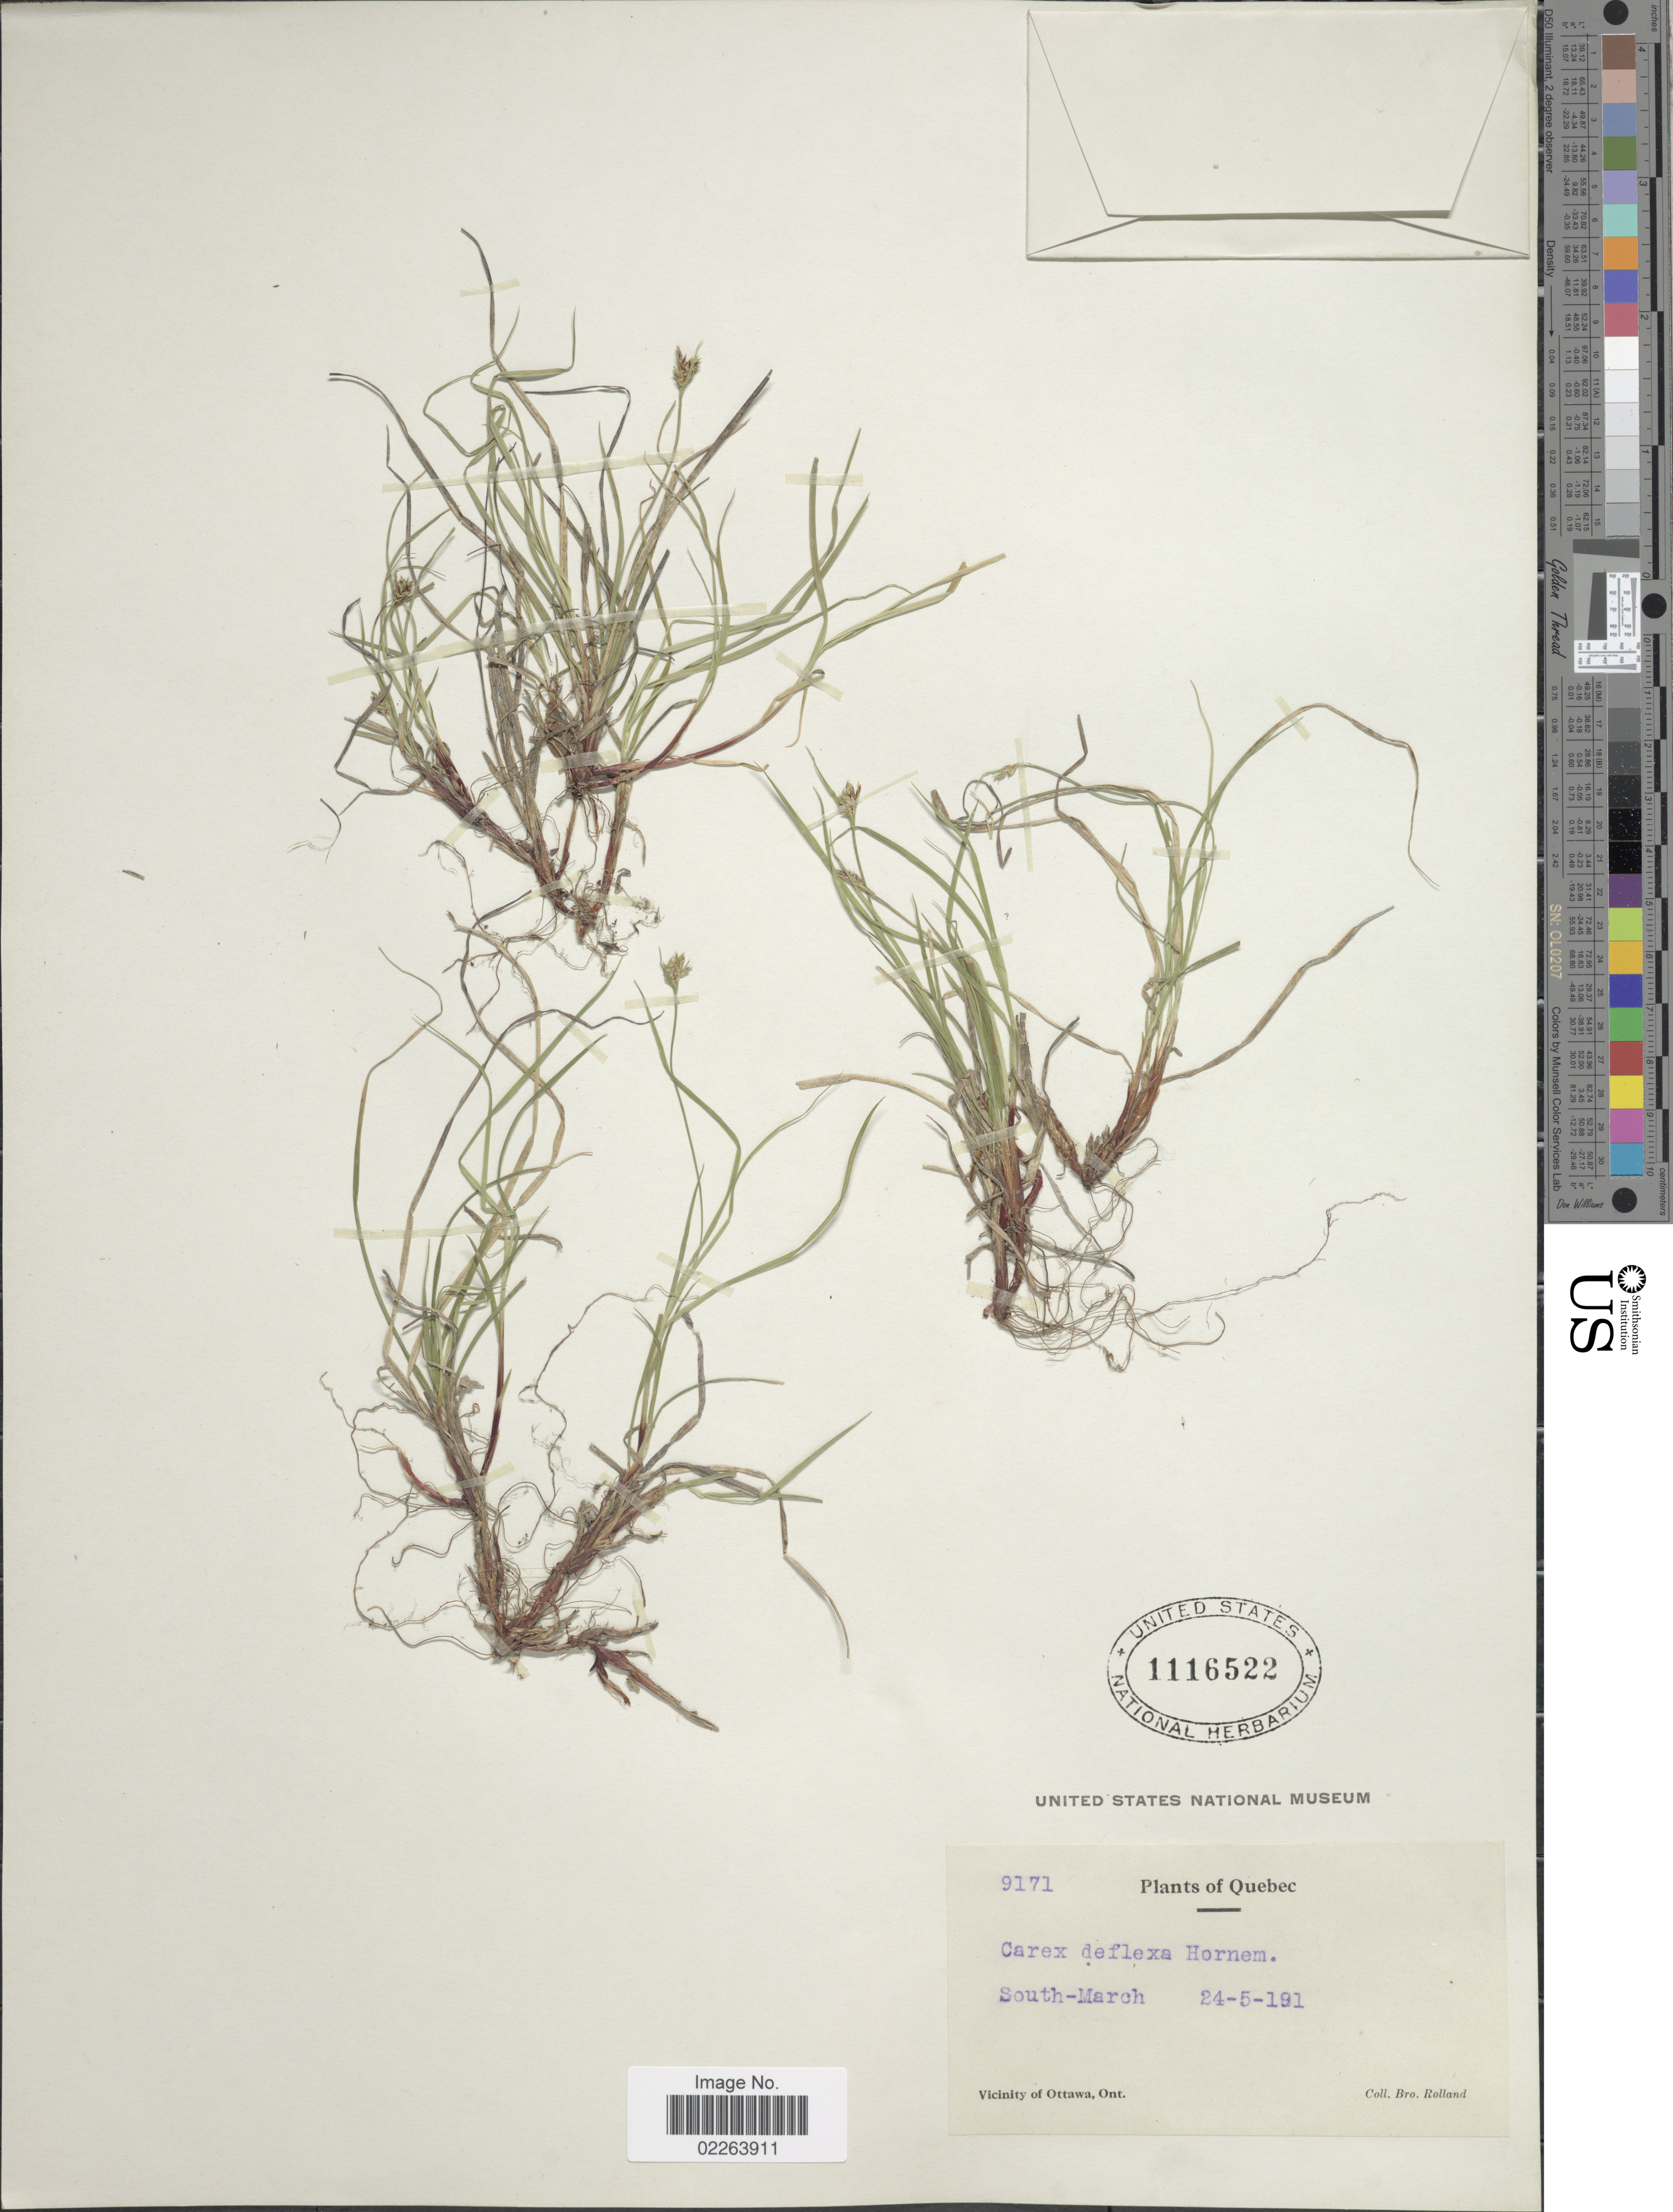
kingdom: Plantae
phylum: Tracheophyta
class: Liliopsida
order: Poales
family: Cyperaceae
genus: Carex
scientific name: Carex deflexa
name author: Hornem.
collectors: B. Rolland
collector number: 9171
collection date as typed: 191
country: Canada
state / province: Quebec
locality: South-March, Vicinity of Ottawa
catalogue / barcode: US 1116522